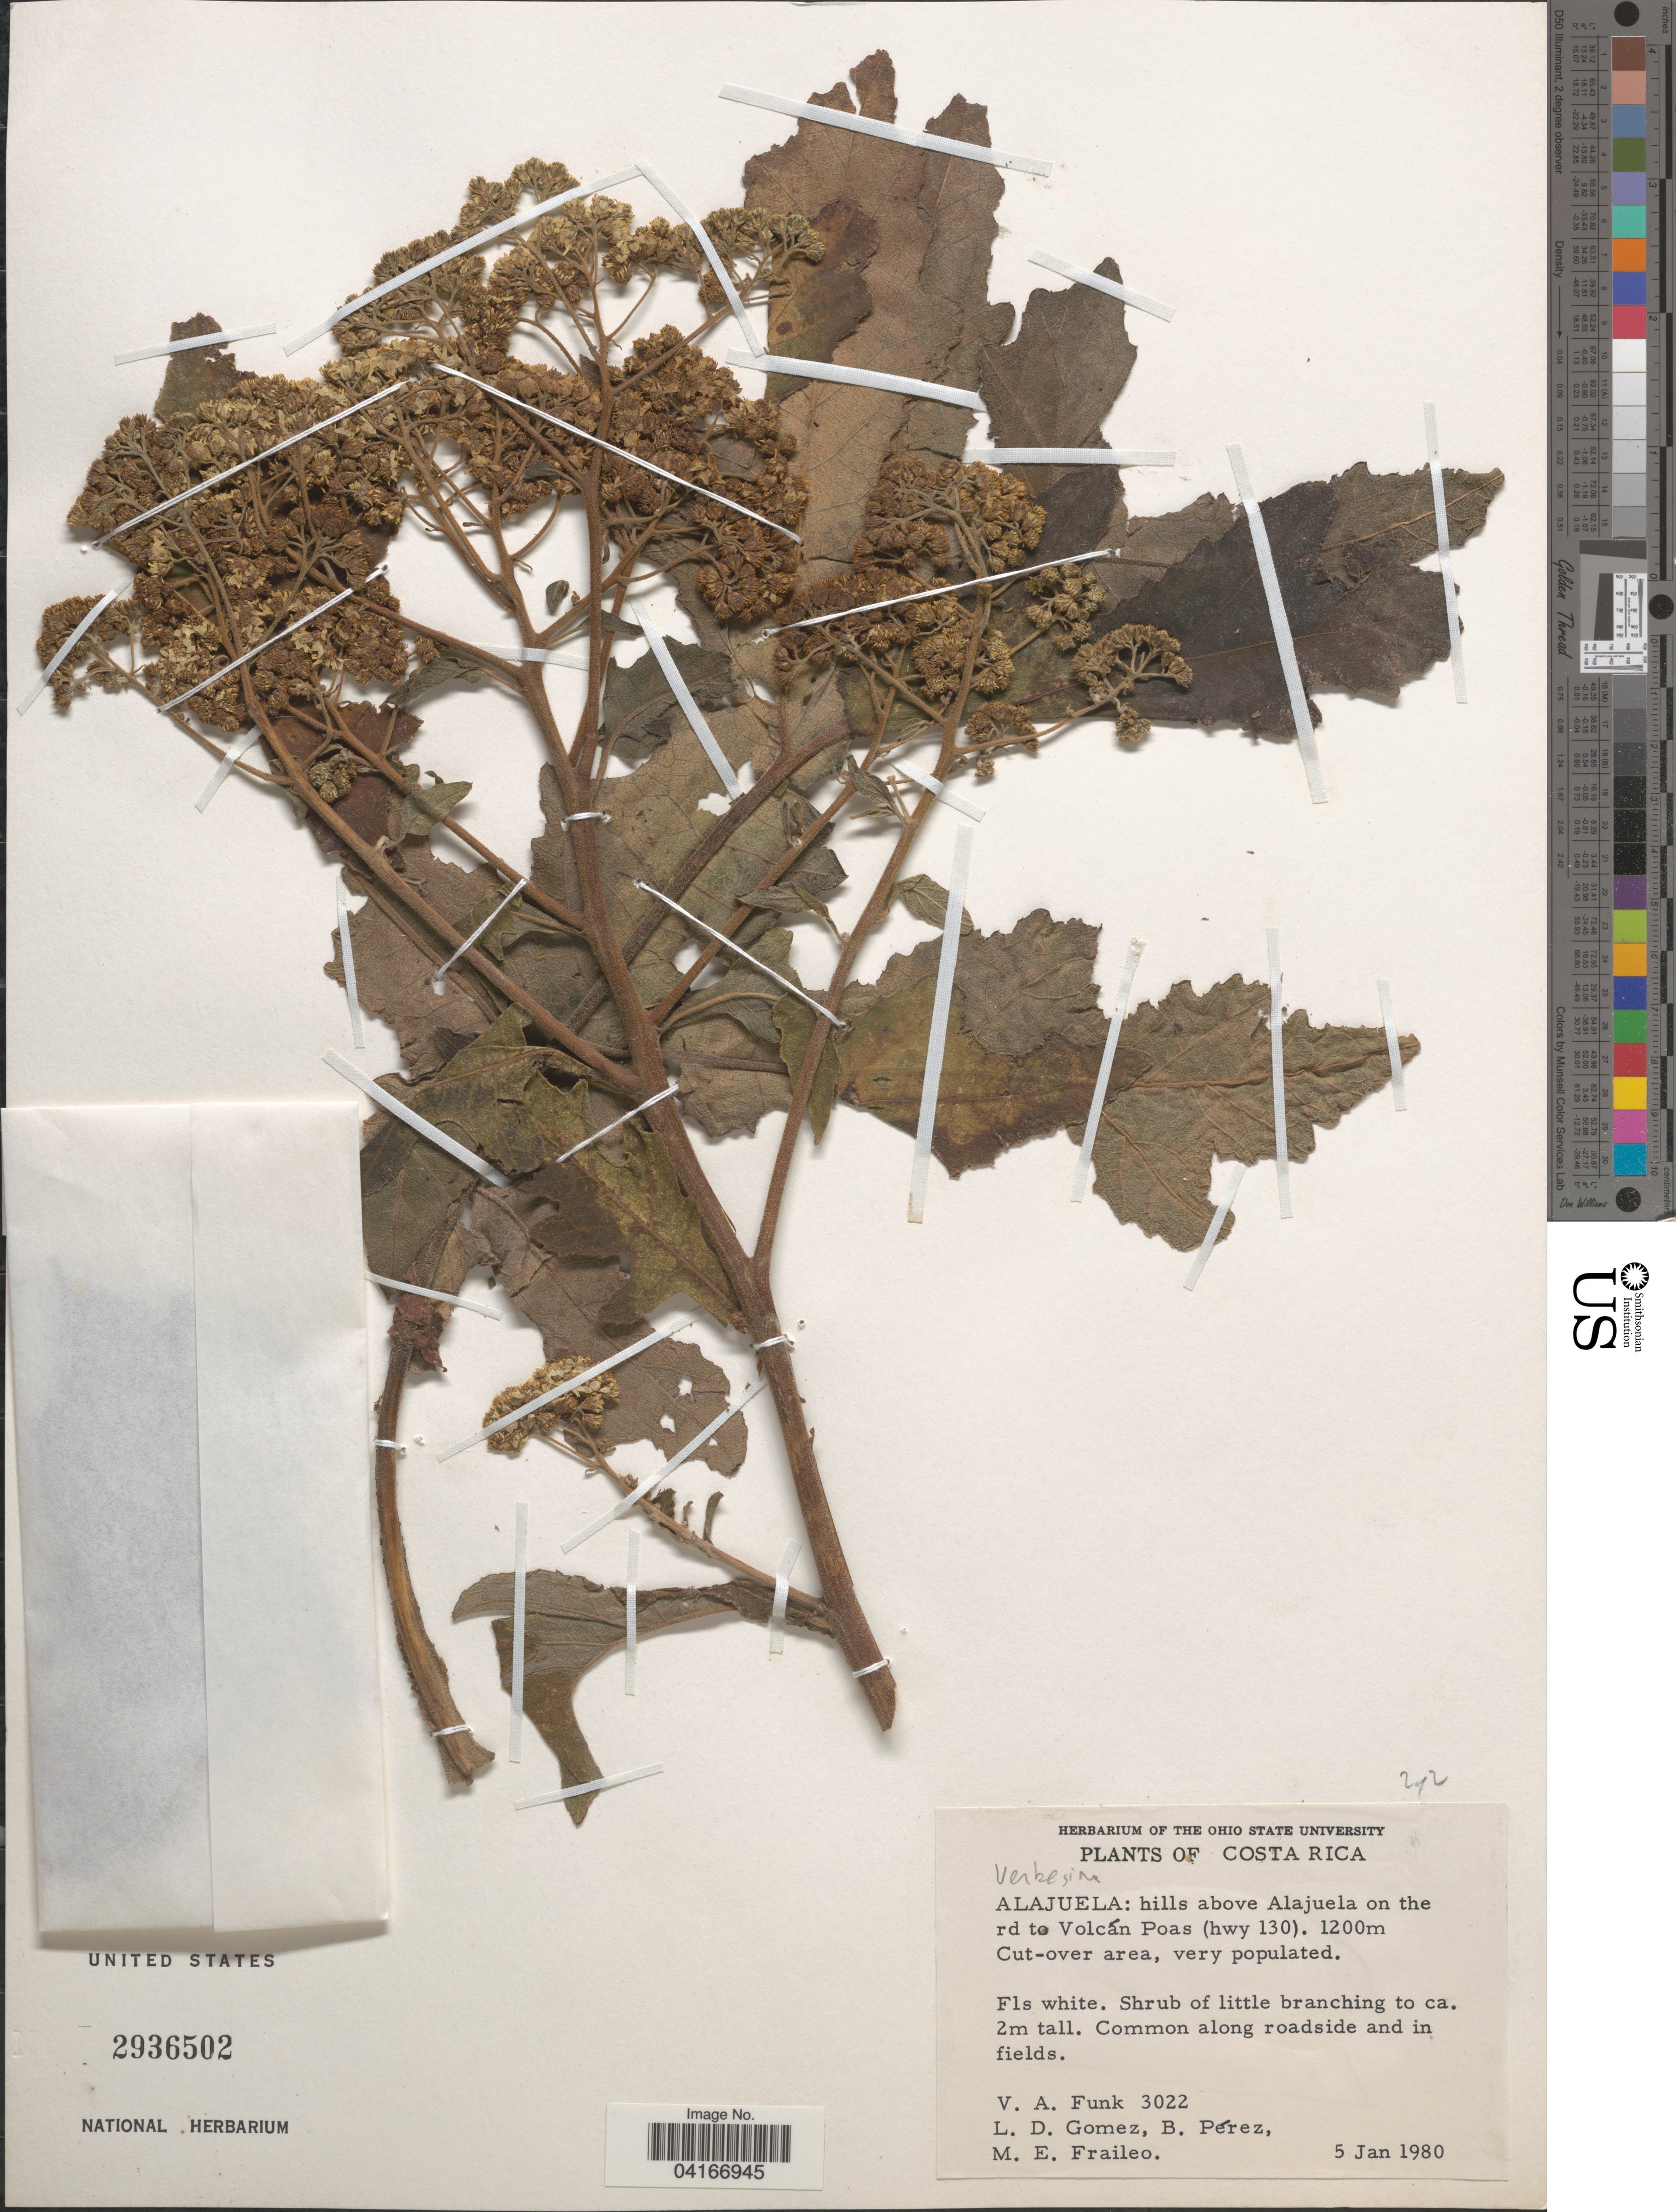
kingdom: Plantae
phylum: Tracheophyta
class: Magnoliopsida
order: Asterales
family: Asteraceae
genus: Verbesina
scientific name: Verbesina sp.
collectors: V. Funk, L. D. Gómez, B. Pérez & M. Fraileo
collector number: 3022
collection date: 1980-01-05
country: Costa Rica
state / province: Alajuela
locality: Hills above Alajuela on the rd to Volcán Poas (hwy 130).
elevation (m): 1200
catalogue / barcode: US 2936502